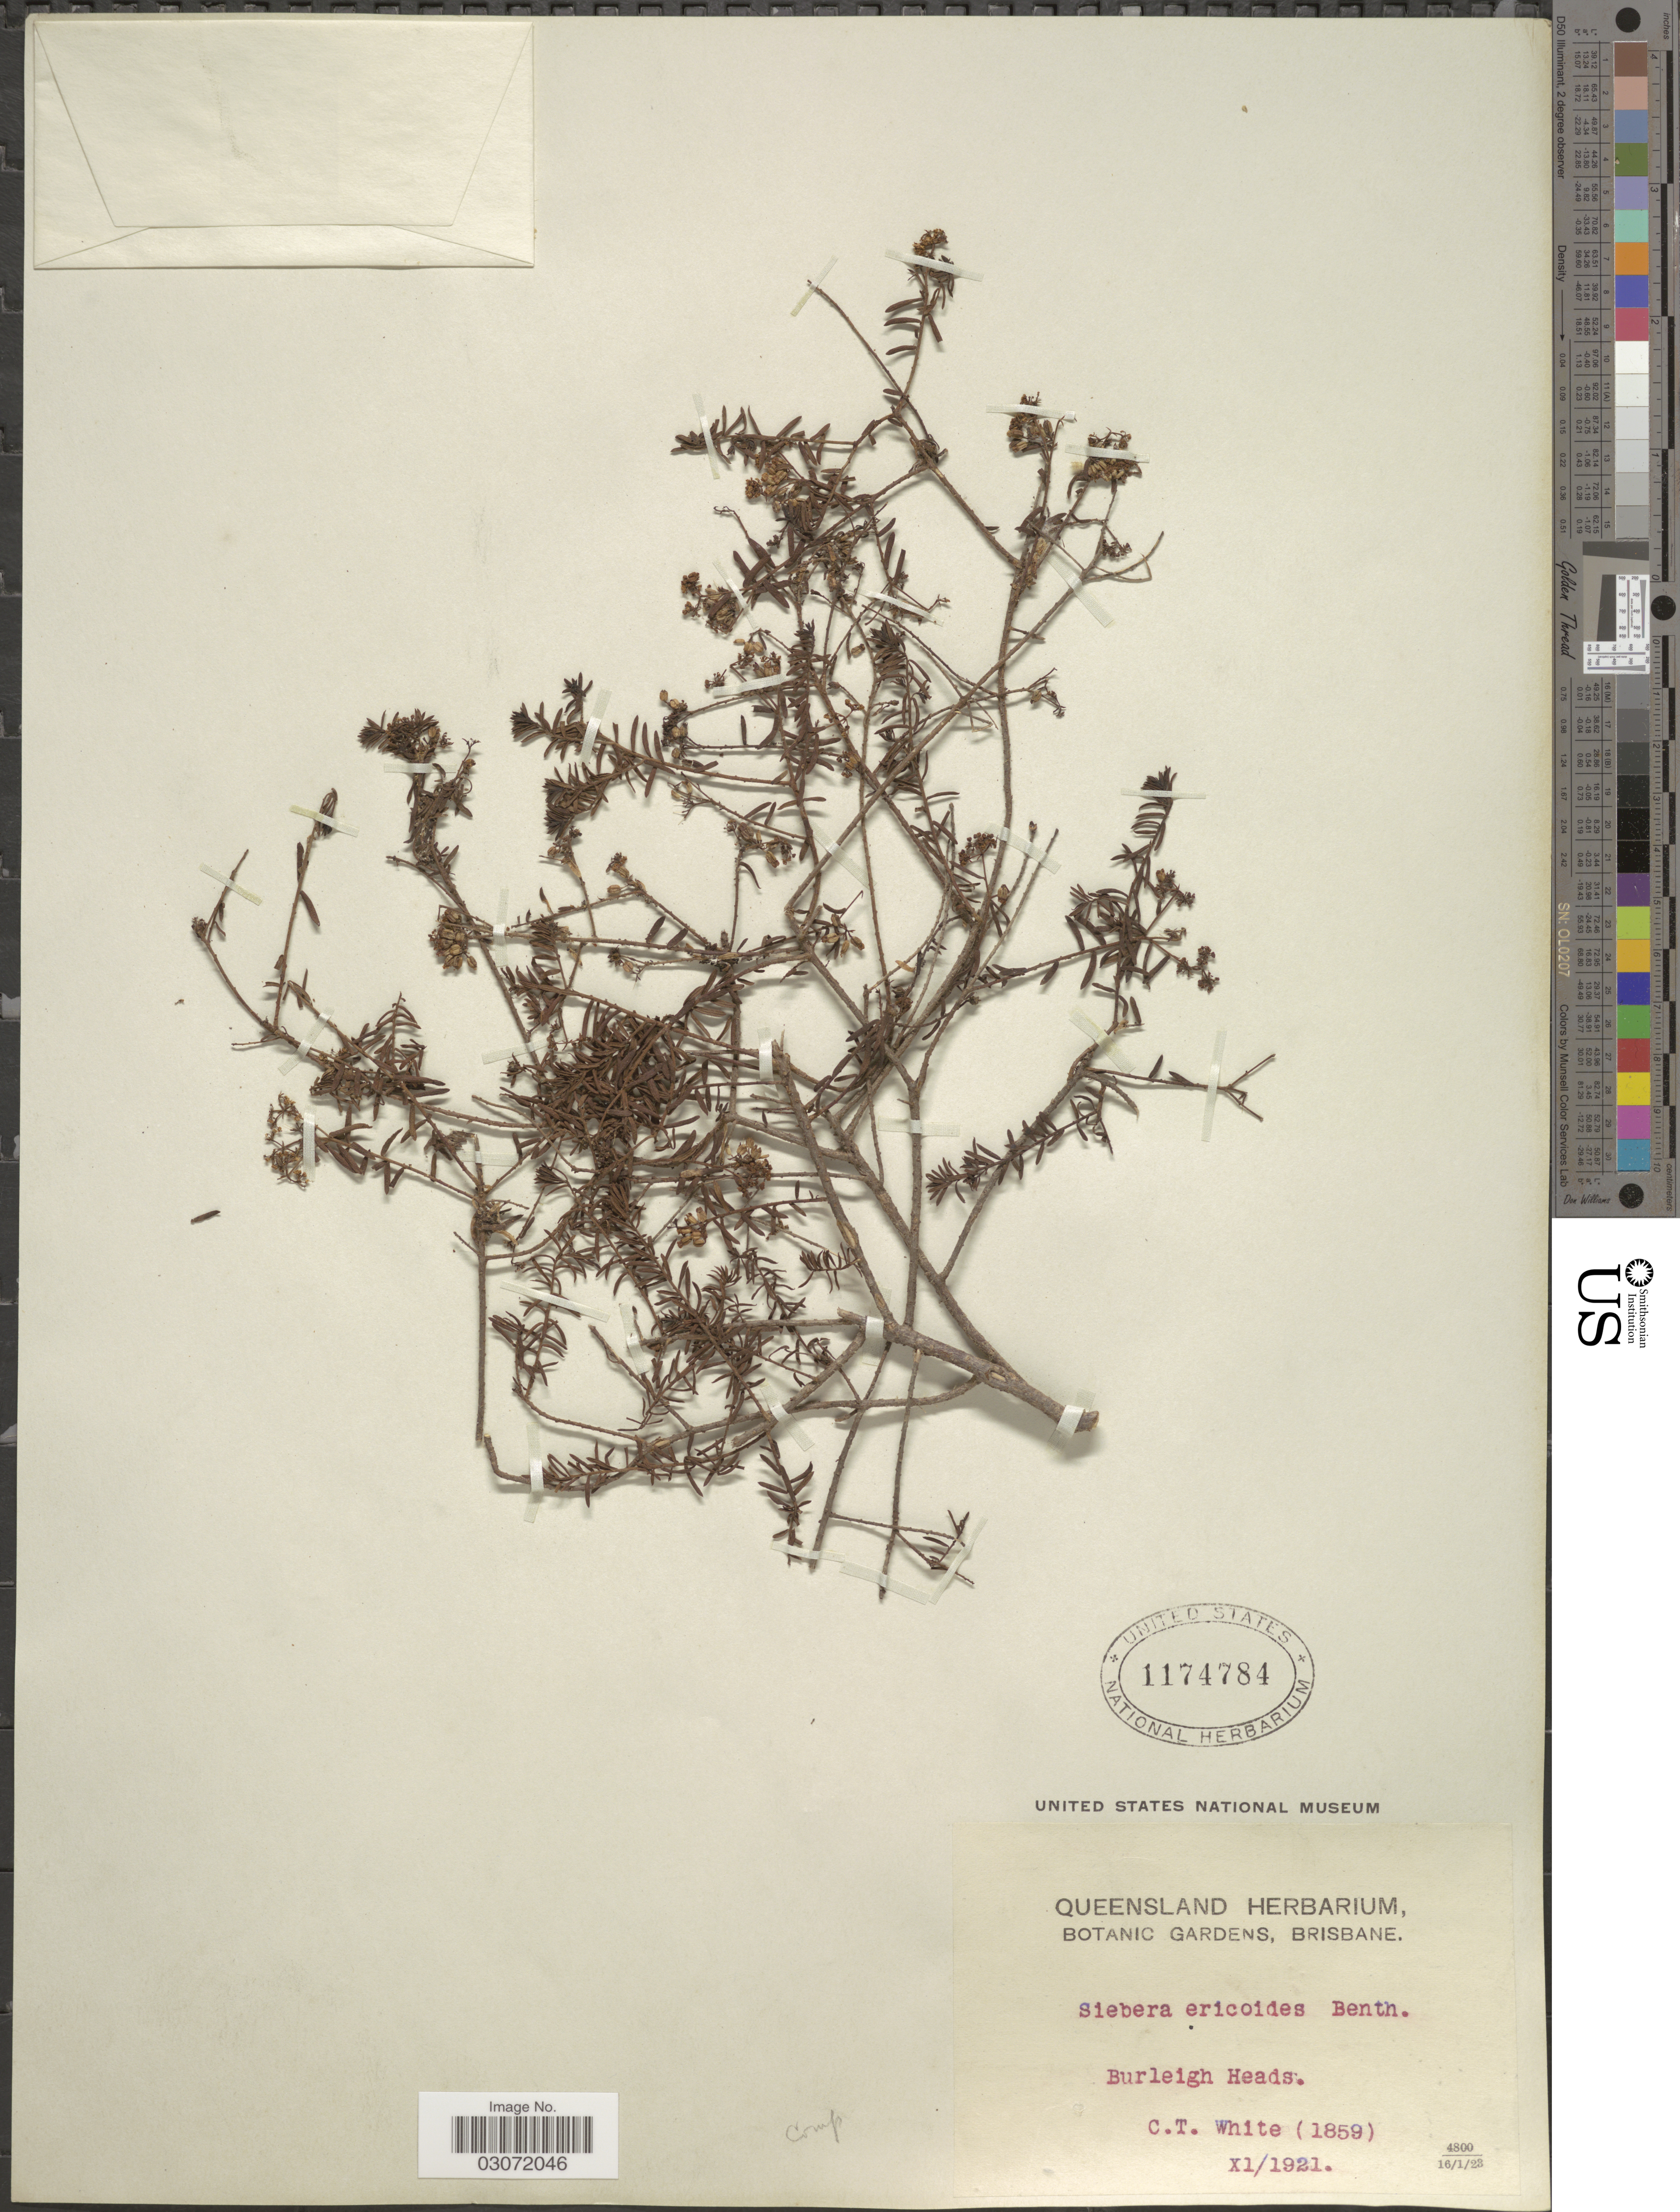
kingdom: Plantae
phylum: Tracheophyta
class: Magnoliopsida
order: Apiales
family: Apiaceae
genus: Platysace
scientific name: Platysace ericoides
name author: (Siebold ex DC.) C. Norman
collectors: C. T. White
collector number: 1859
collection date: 1921-11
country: Australia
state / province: Queensland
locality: Burleigh Heads.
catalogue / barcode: US 1174784